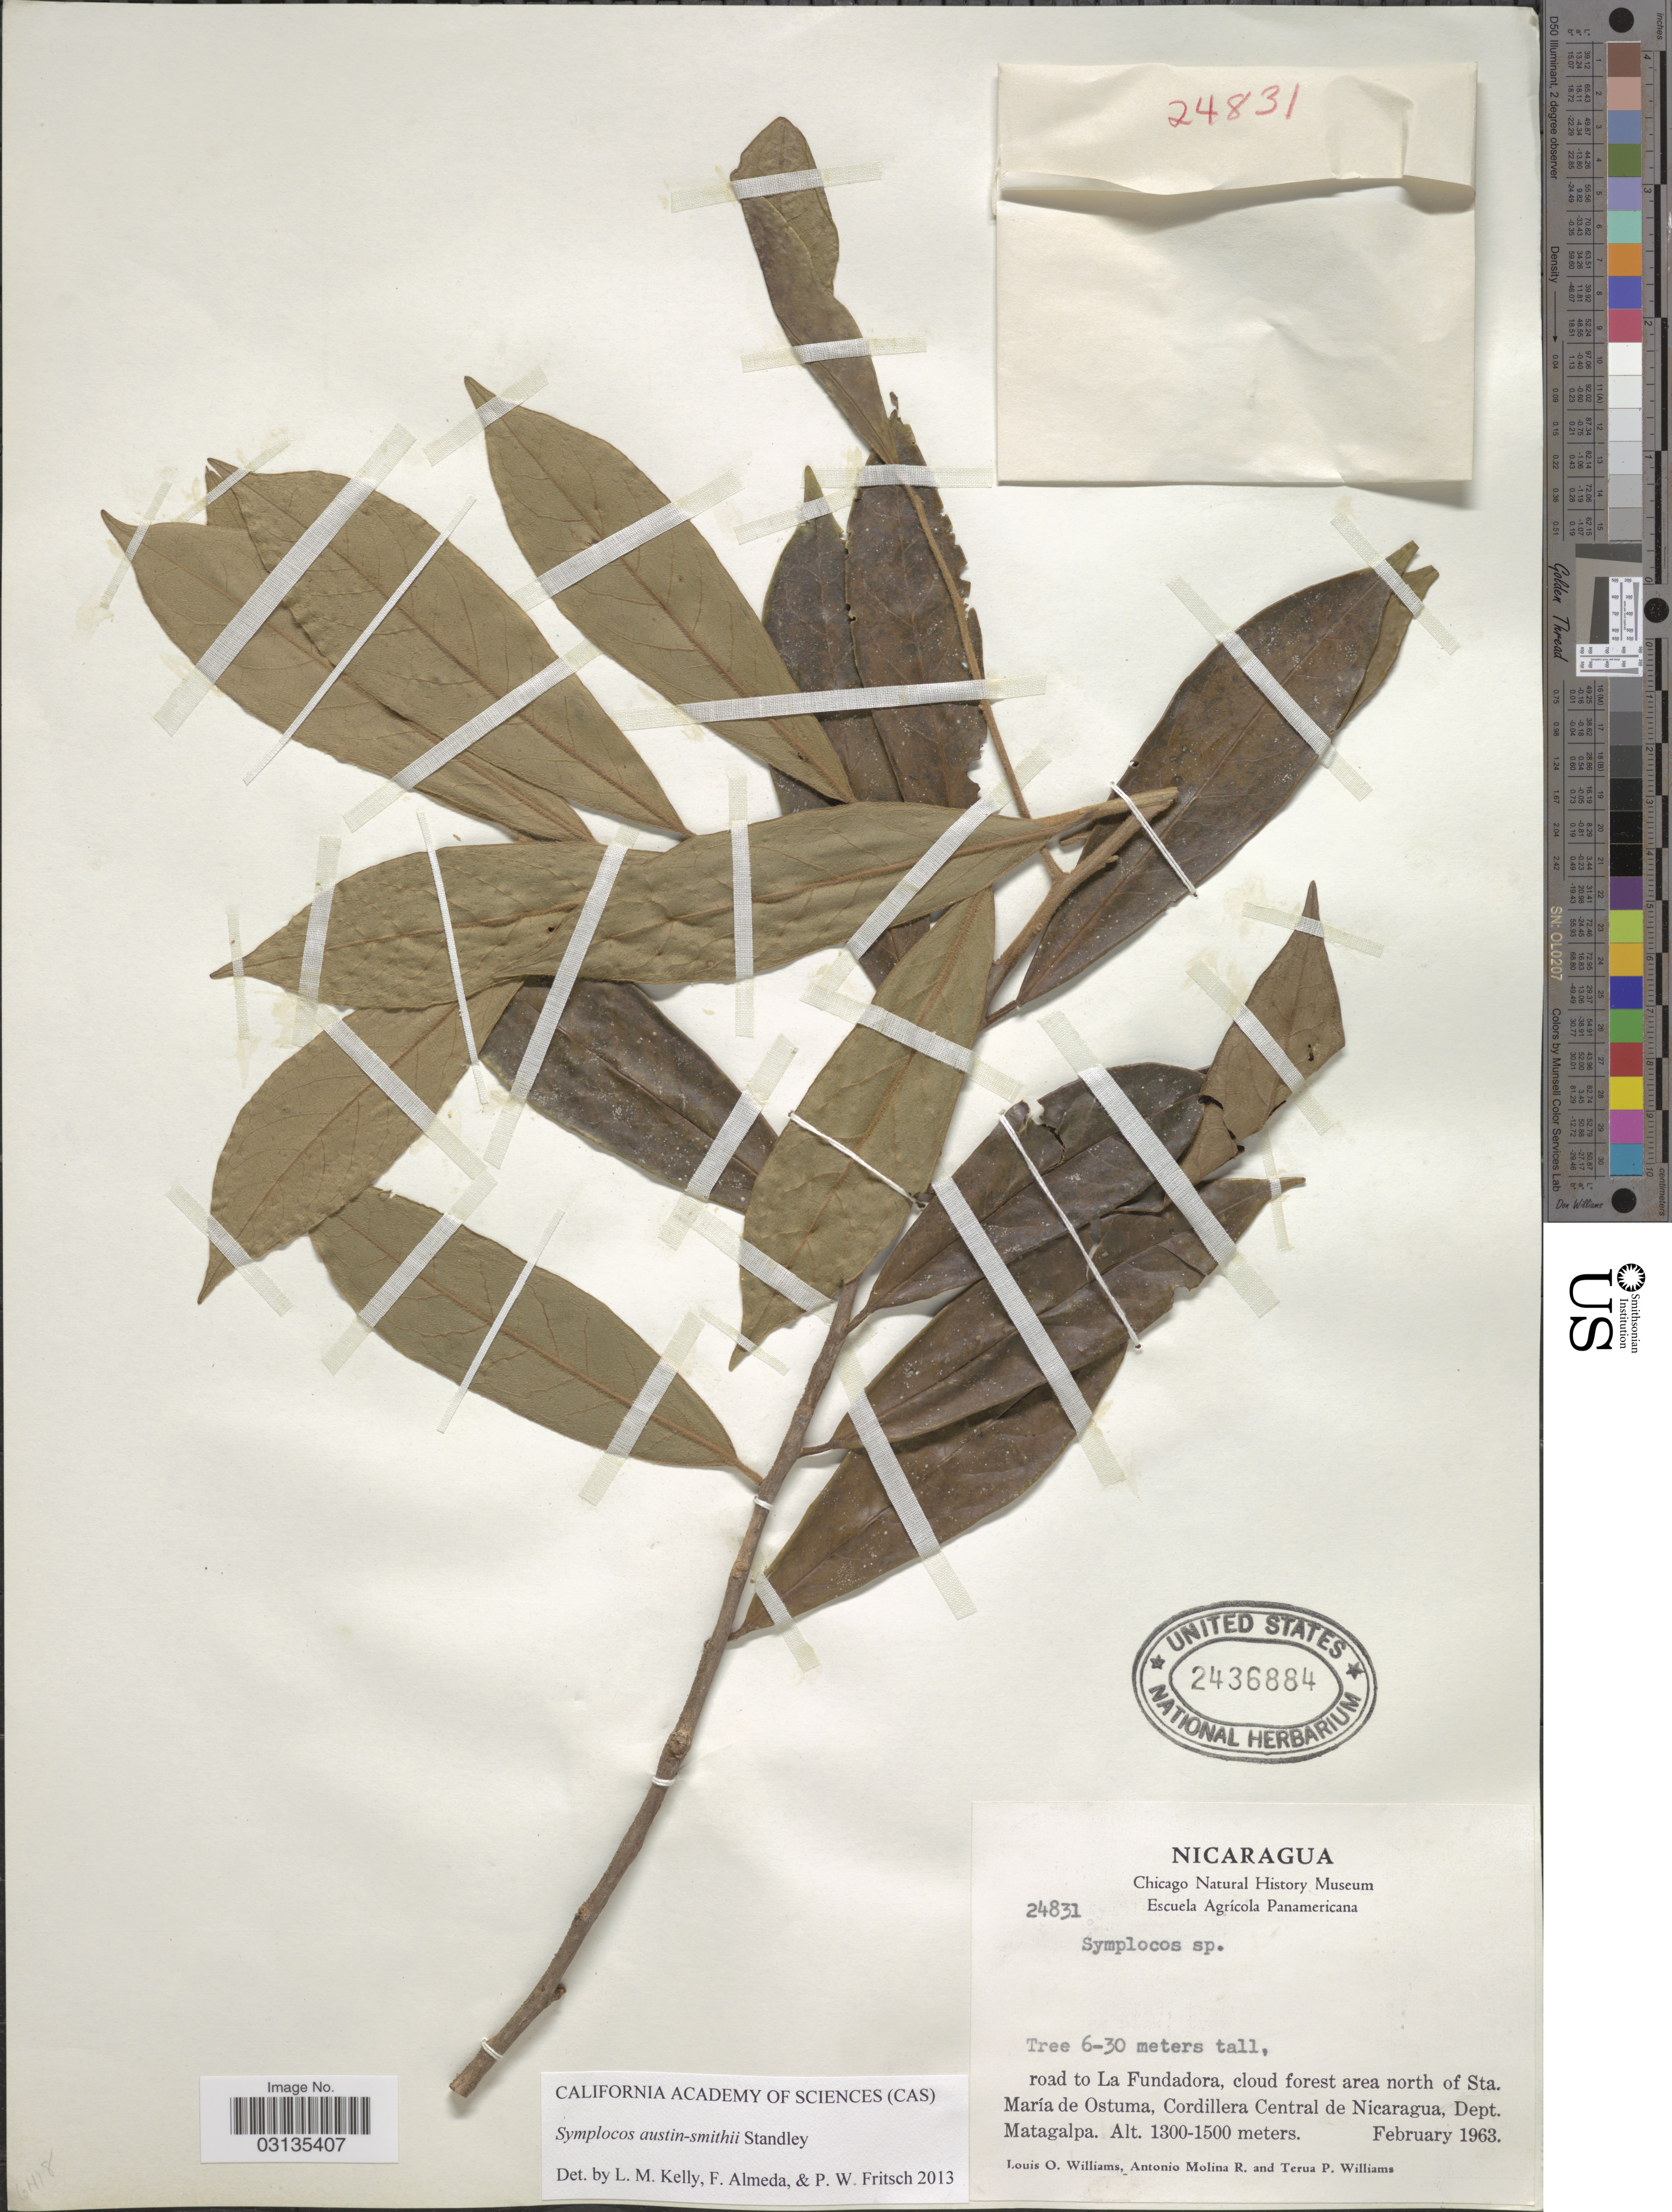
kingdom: Plantae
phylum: Tracheophyta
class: Magnoliopsida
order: Ericales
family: Symplocaceae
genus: Symplocos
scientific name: Symplocos austin-smithii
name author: Standl.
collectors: L. O. Williams, A. Molina R. & T. Williams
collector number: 24831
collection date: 1963-02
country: Nicaragua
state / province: Matagalpa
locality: Road to La Fundadora, cloud forest area north of Sta. María de Ostuma, Cordillera Central de Nicaragua, Dept. Matagalpa.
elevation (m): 1300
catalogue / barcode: US 2436884